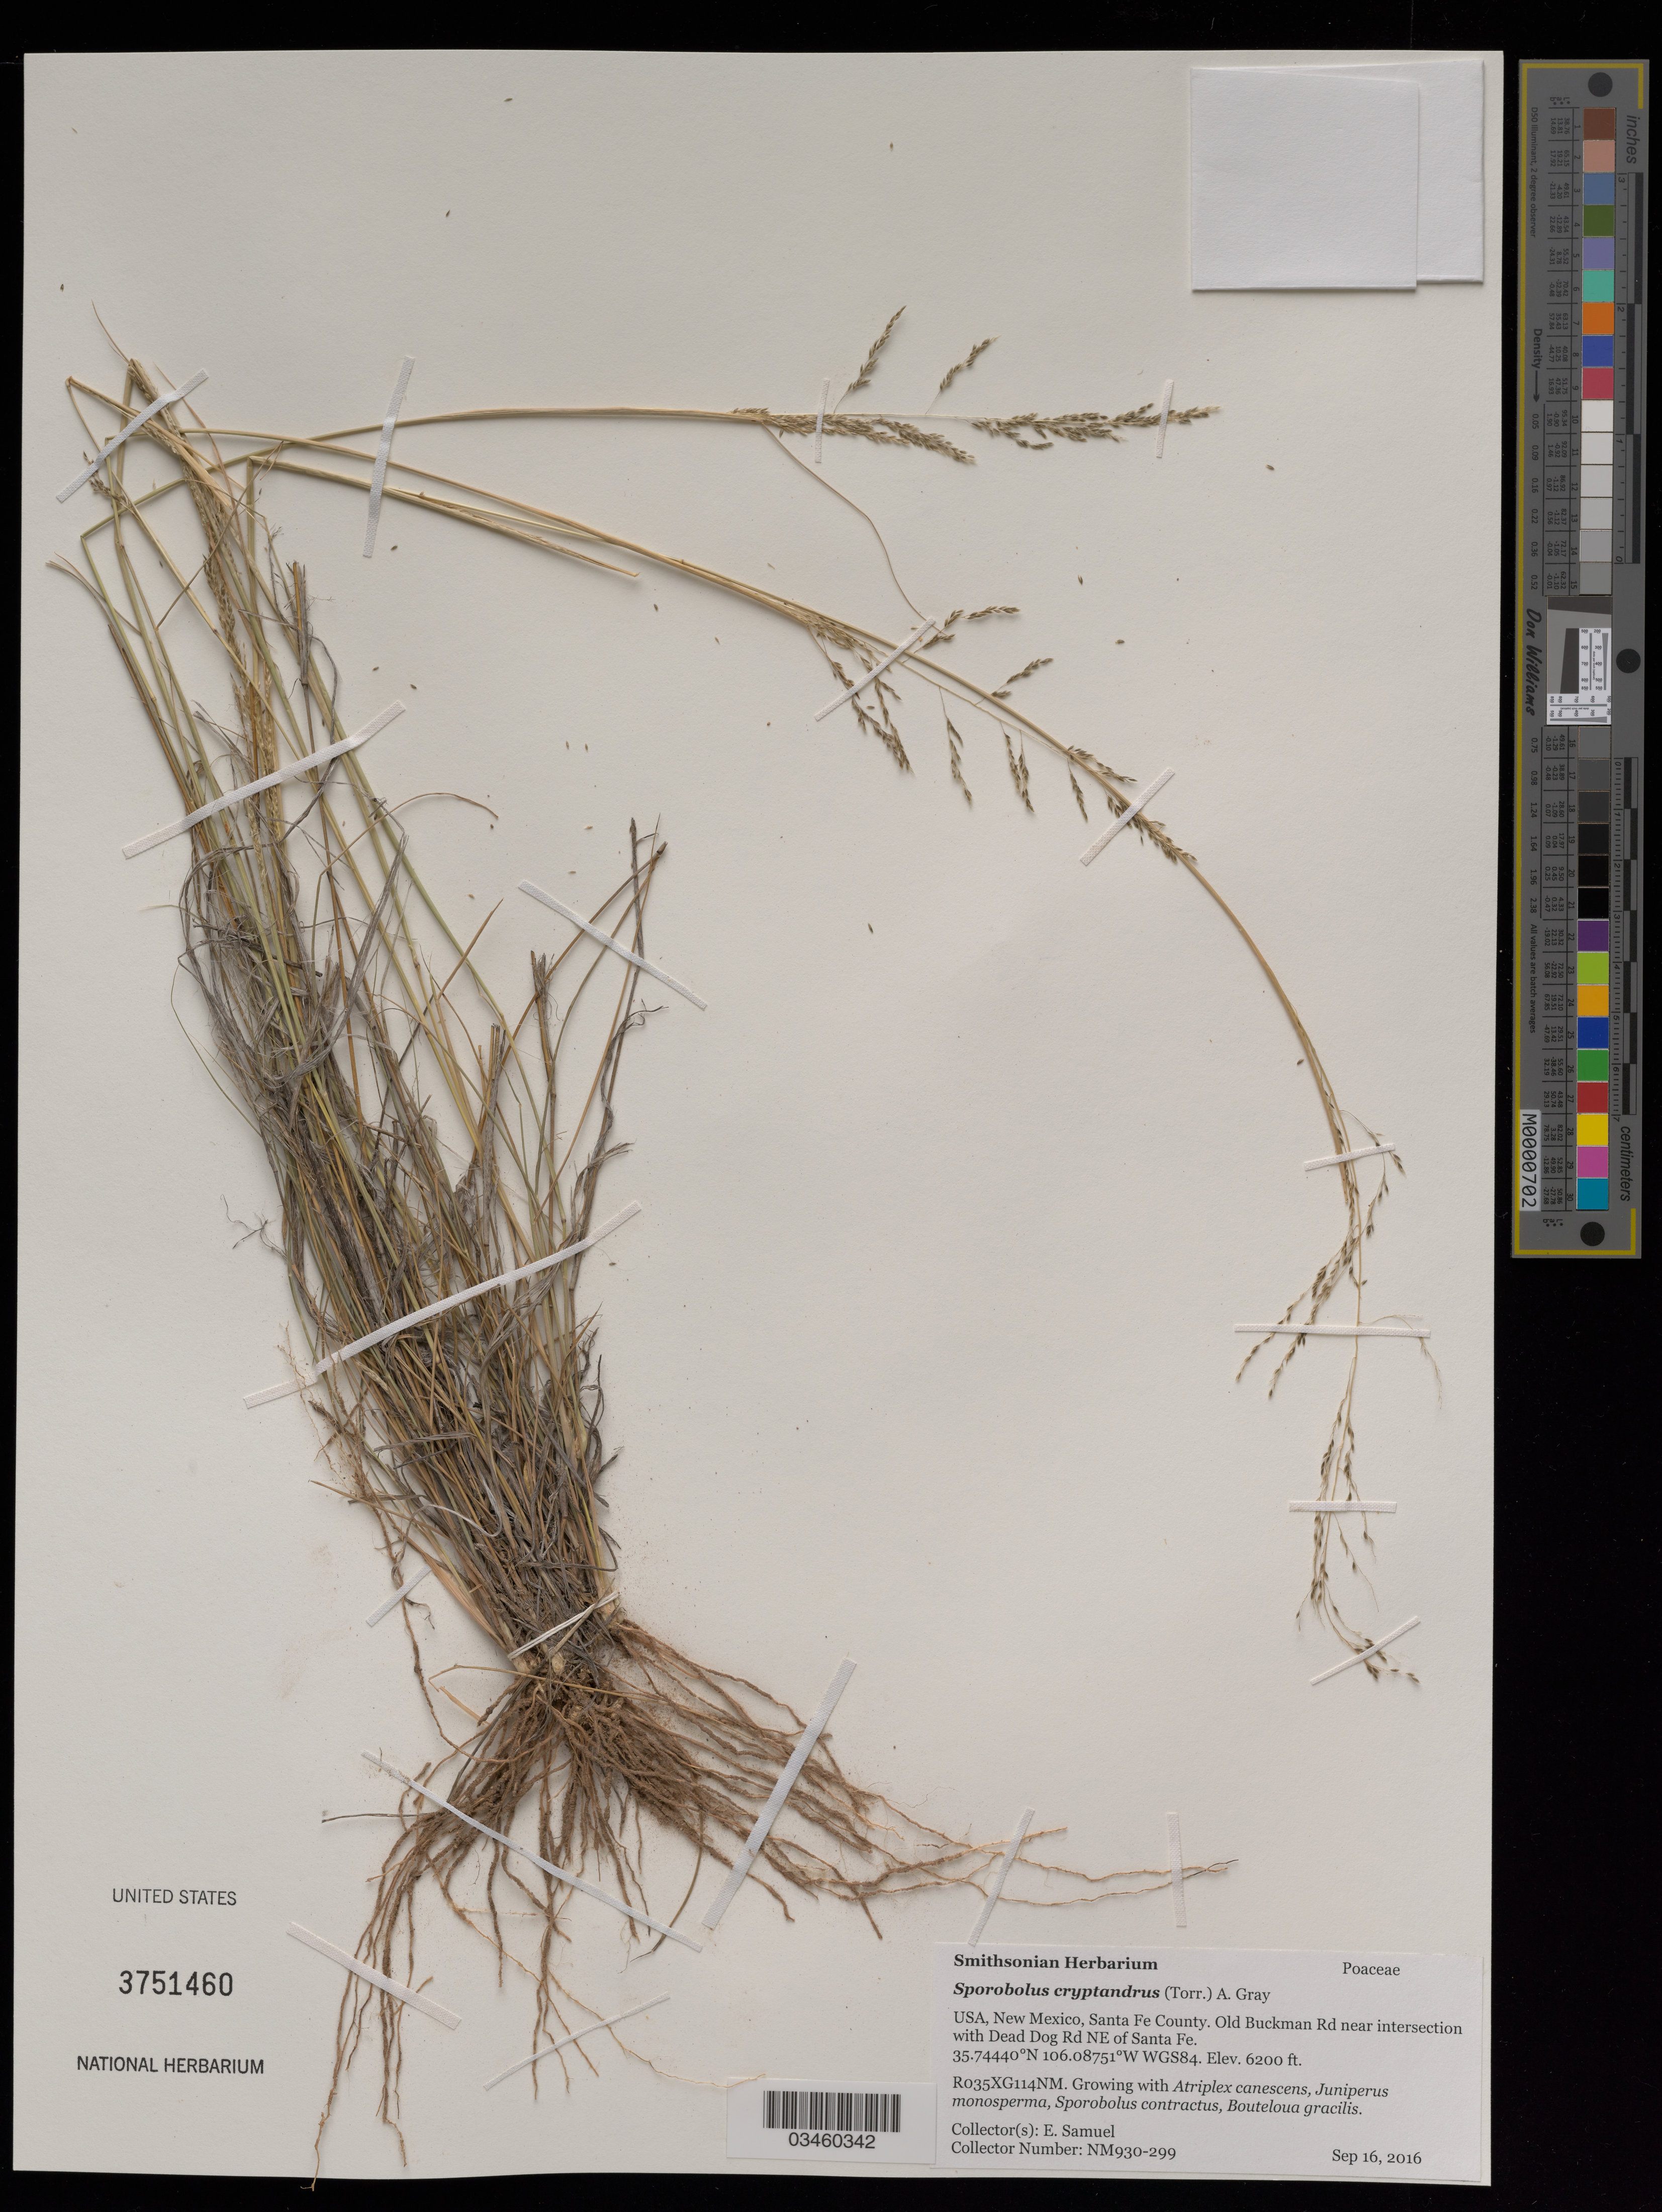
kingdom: Plantae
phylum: Tracheophyta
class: Liliopsida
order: Poales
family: Poaceae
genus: Sporobolus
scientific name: Sporobolus cryptandrus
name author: (Torr.) A. Gray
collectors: E. Samuel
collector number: NM930-299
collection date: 2016-09-16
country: United States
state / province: New Mexico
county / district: Santa Fe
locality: Old Buckman Rd. near intersection with Dead Dog Rd. NE of Santa Fe.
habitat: With Atriplex canascens, Bouteloua gracilis, ect.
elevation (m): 1890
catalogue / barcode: US 3751460